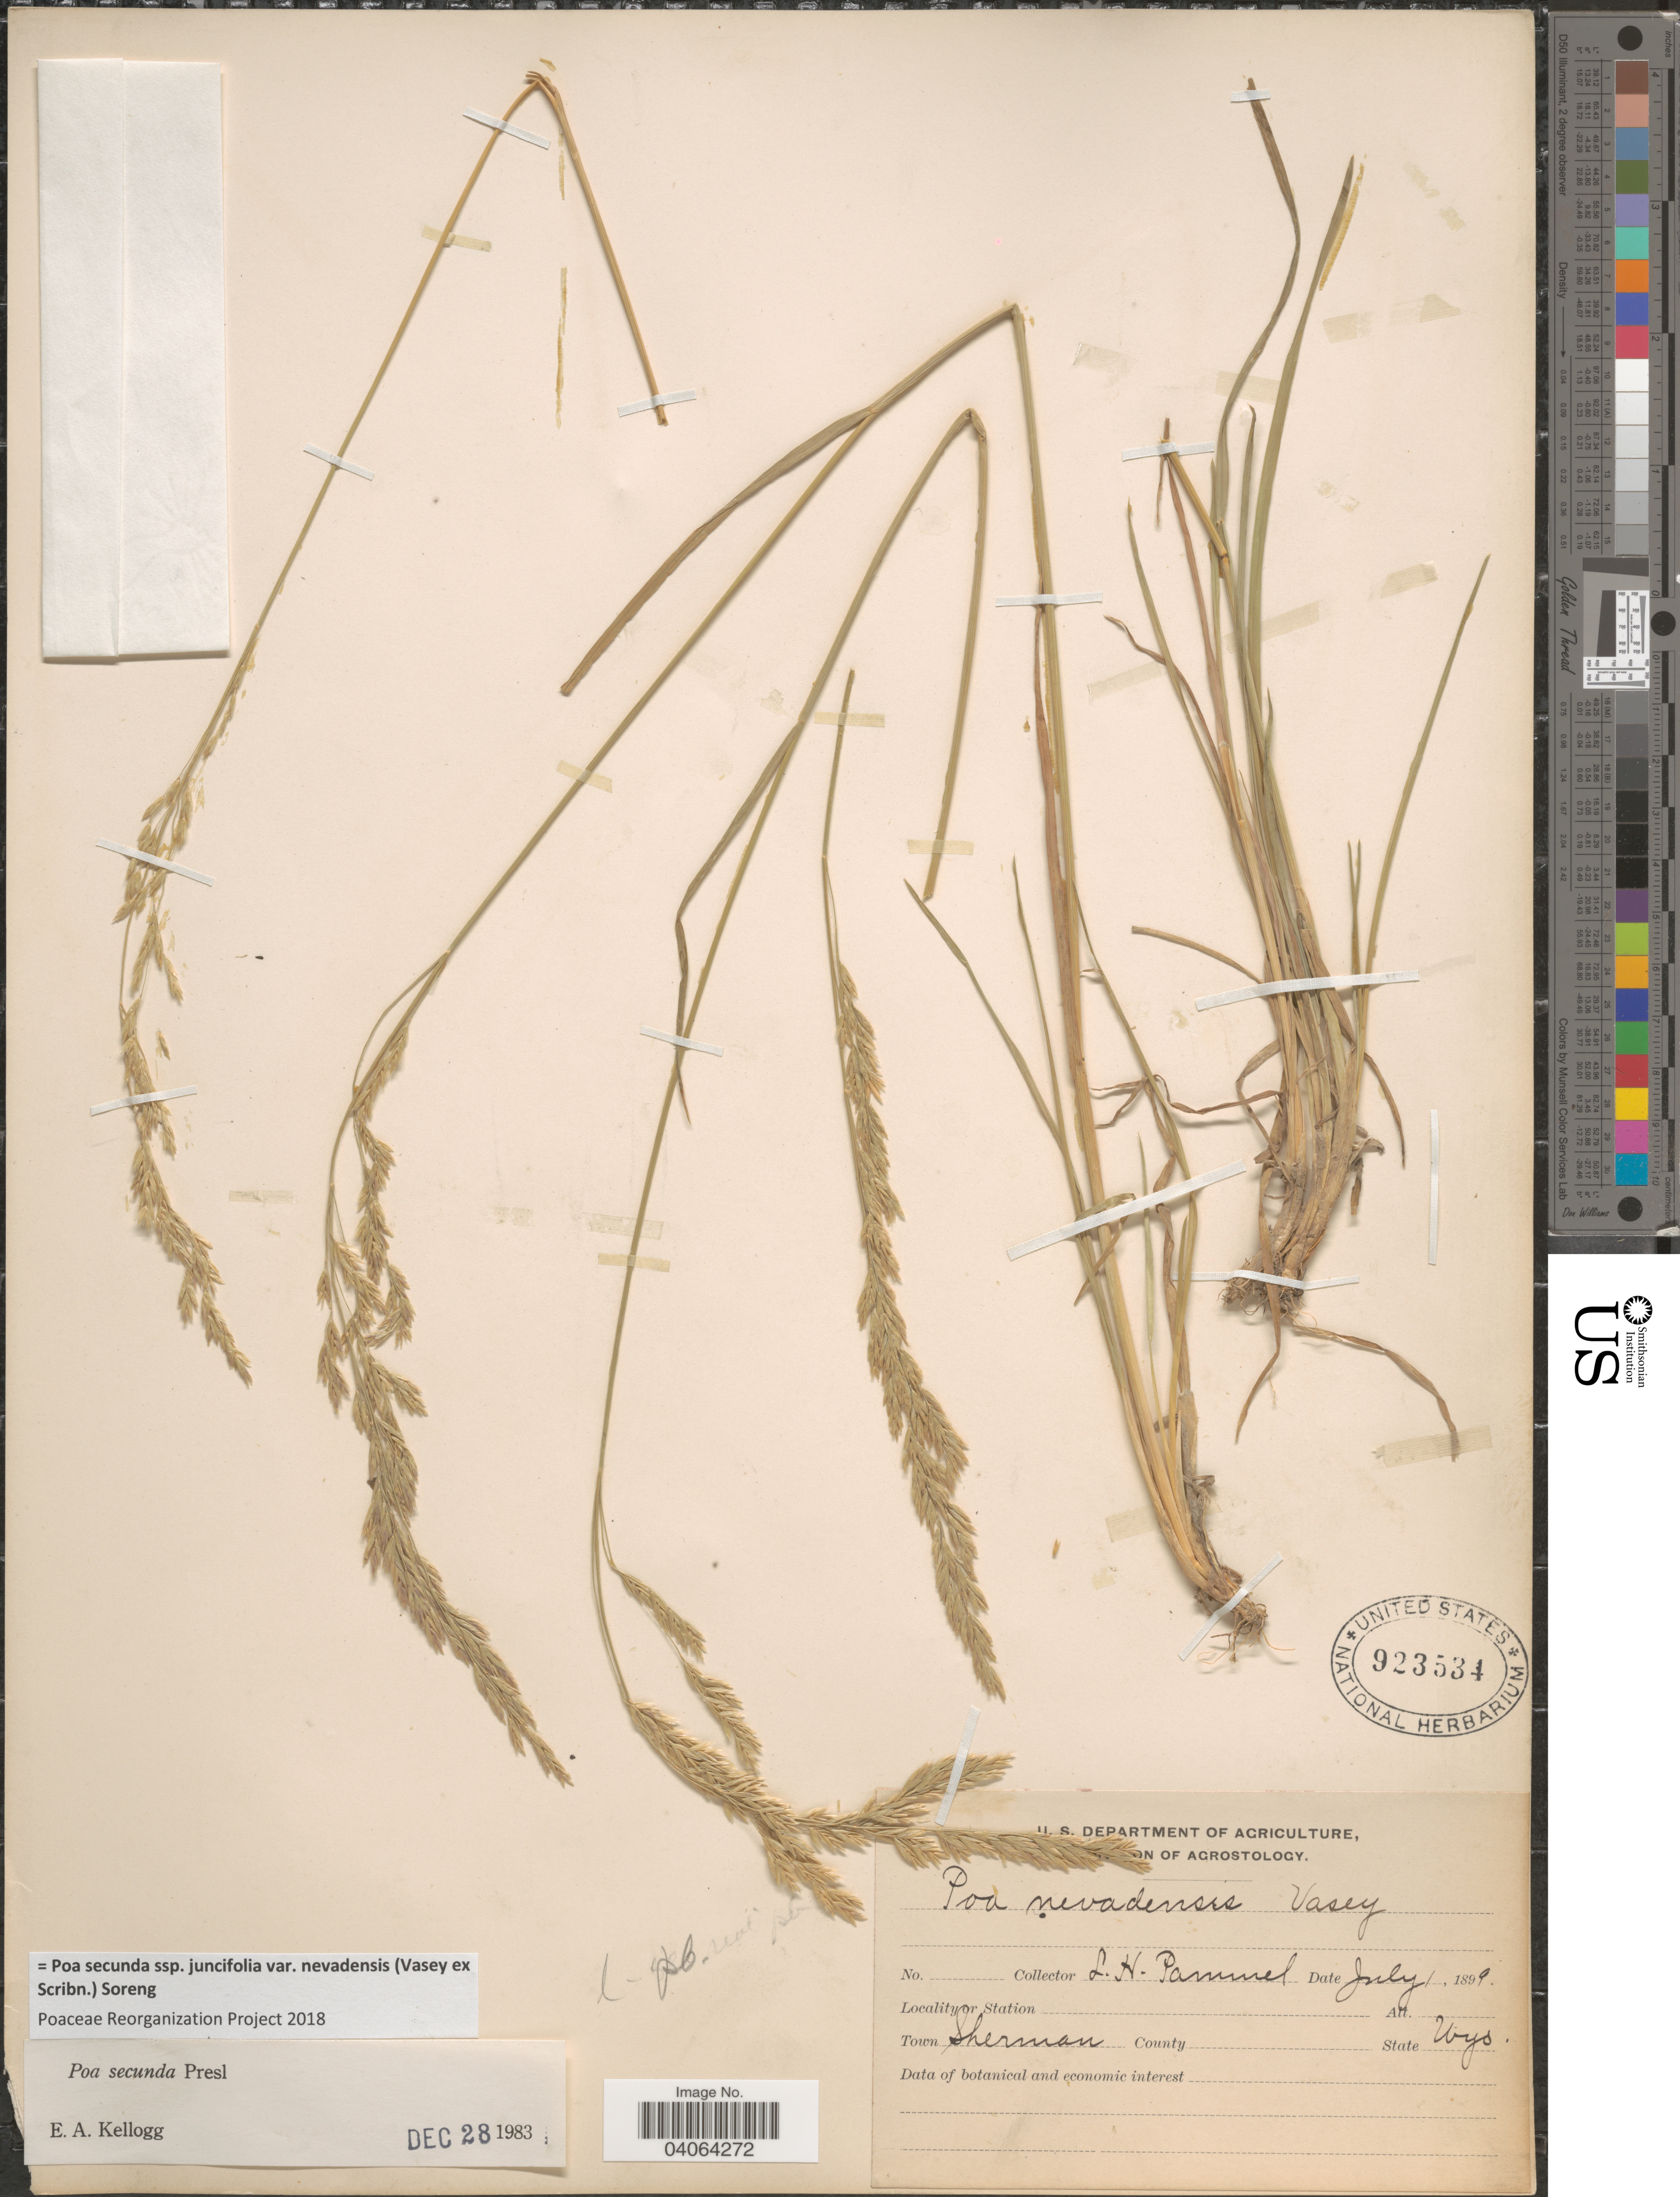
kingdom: Plantae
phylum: Tracheophyta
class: Liliopsida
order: Poales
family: Poaceae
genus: Poa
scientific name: Poa secunda subsp. juncifolia var. nevadensis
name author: (Vasey ex Scribn.) Soreng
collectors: L. Pammel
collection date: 1899-07-01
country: United States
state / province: Wyoming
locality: Town Sherman.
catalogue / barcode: US 923534